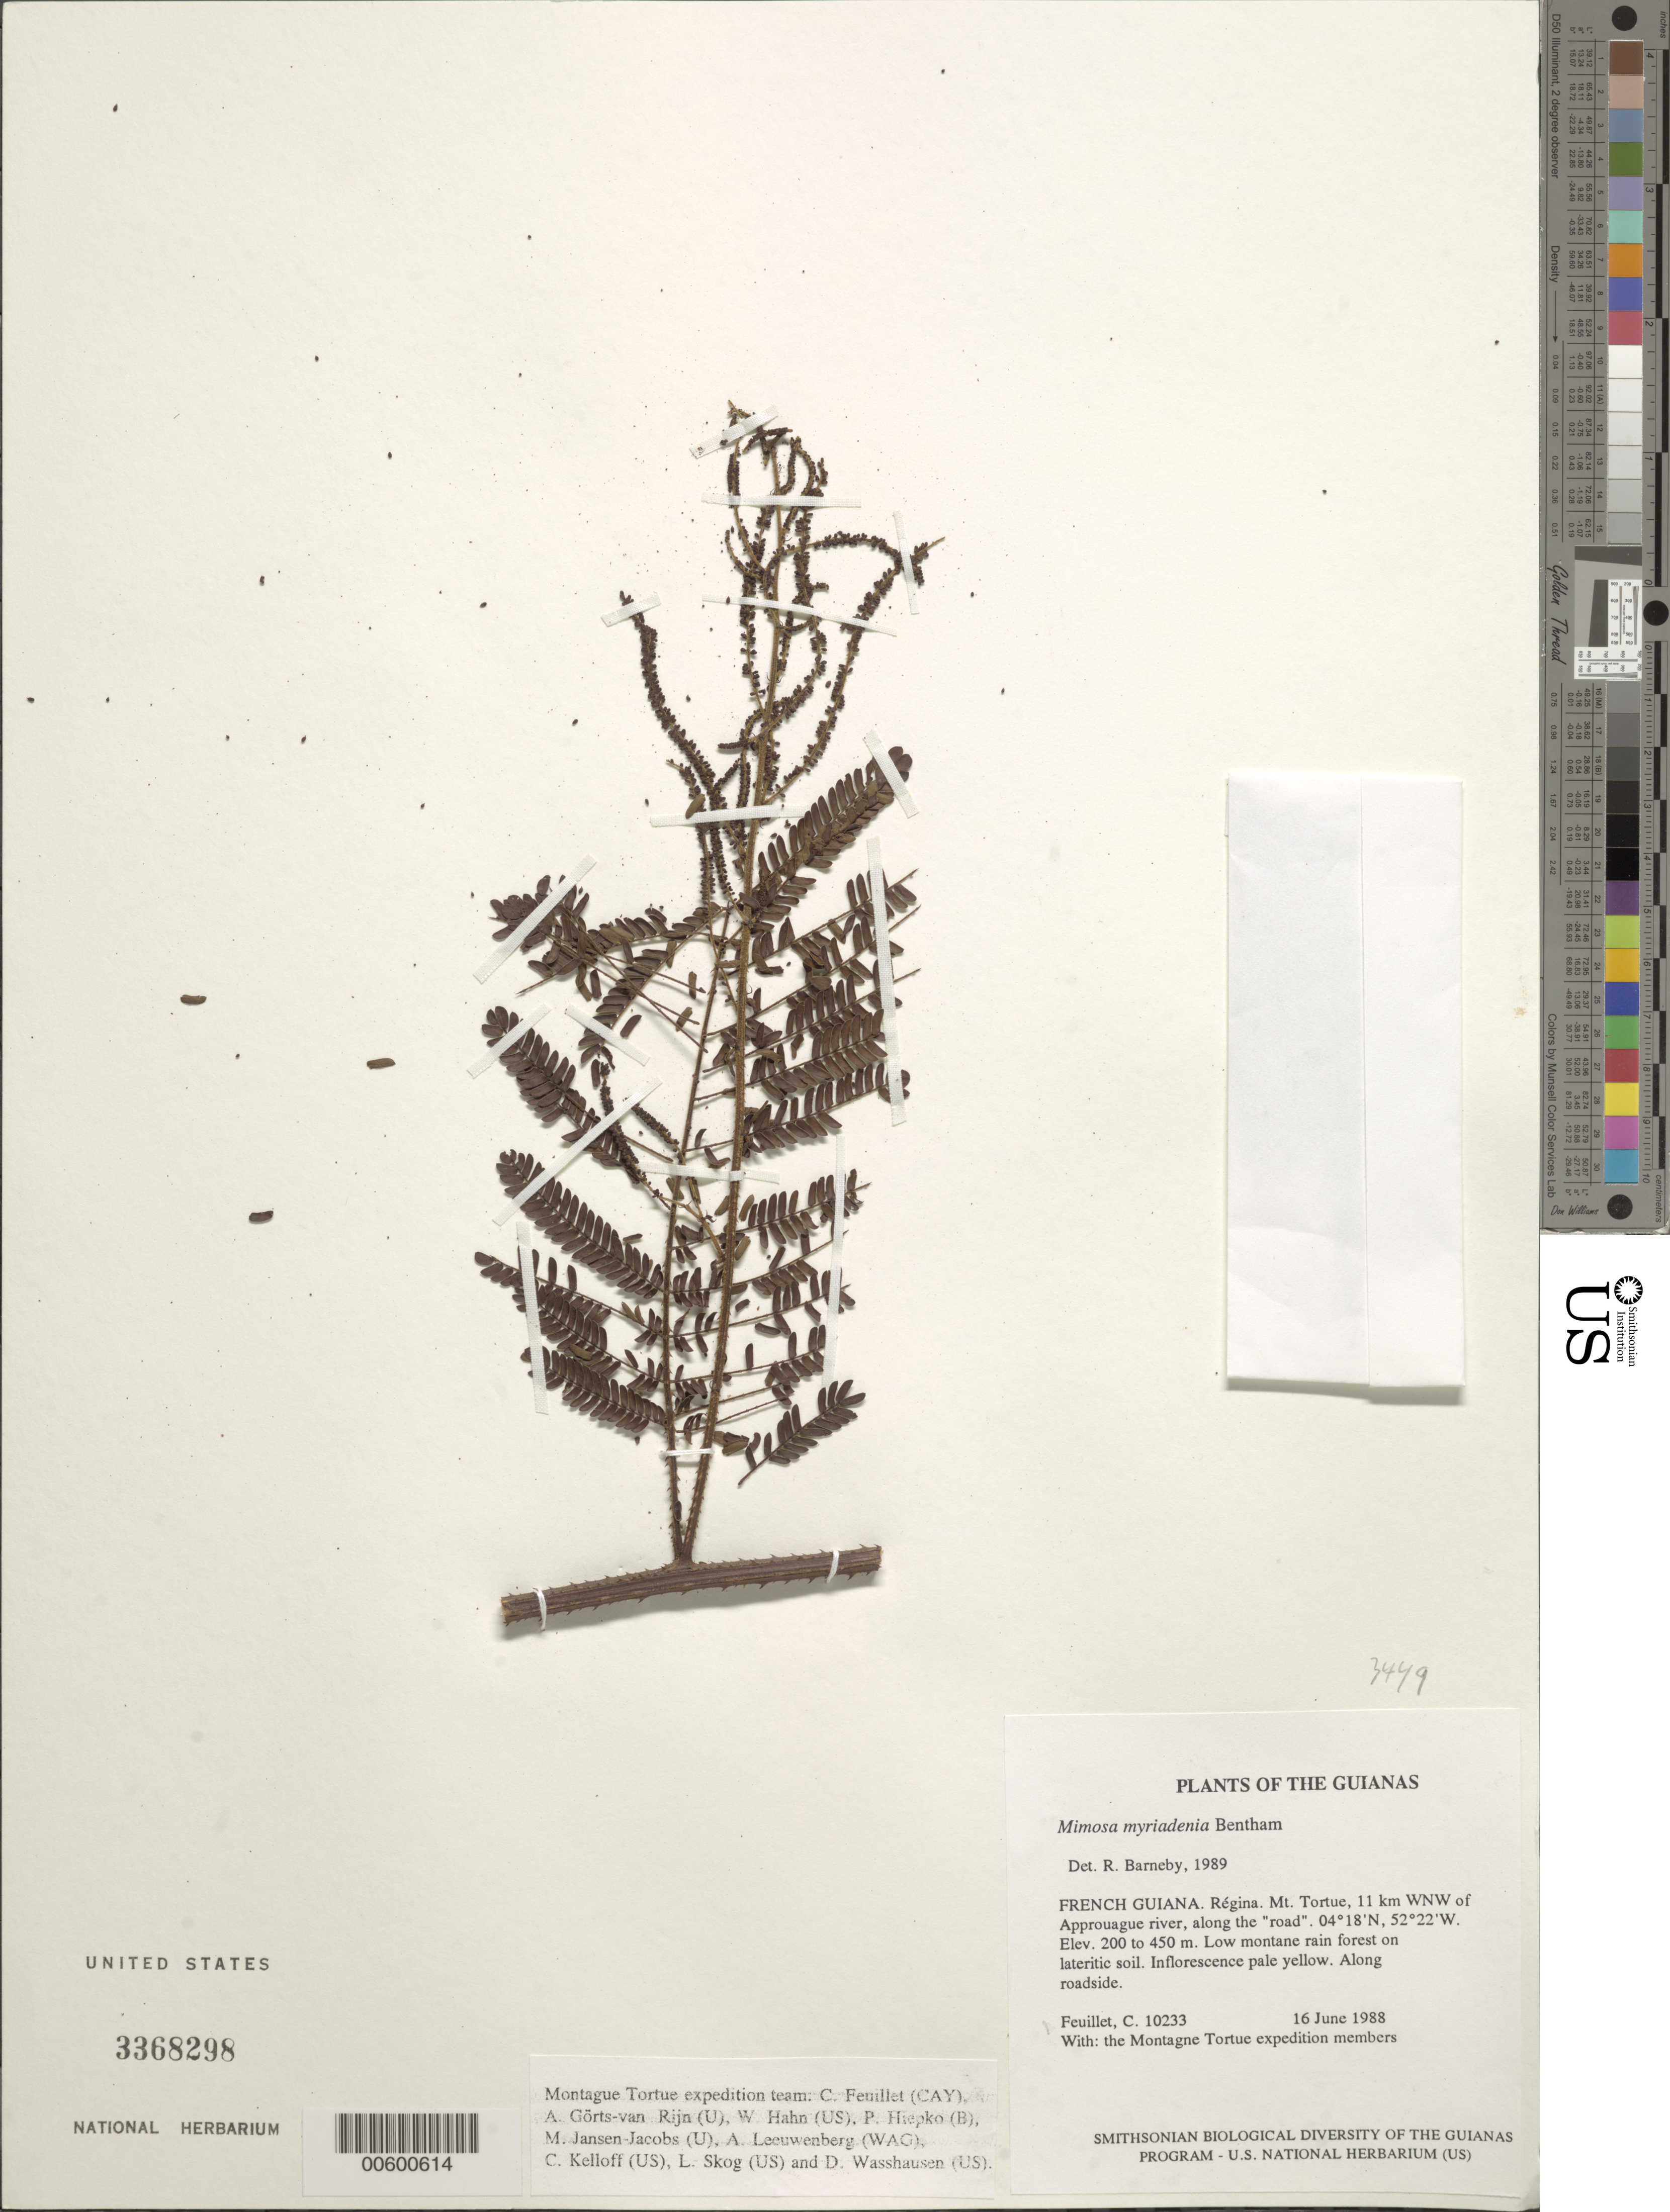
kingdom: Plantae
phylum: Tracheophyta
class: Magnoliopsida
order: Fabales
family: Fabaceae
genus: Mimosa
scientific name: Mimosa myriadenia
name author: Benth.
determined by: Barneby, Rupert C., (NY)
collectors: C. Feuillet & Montagne Torte Exped. members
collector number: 10233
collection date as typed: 16 June 1988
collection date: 1988-06-16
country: French Guiana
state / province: Cayenne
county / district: Regina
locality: Mt. Tortue, 11 km WNW of Approuague river, along the "road"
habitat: Low montane rain forest on lateritic soil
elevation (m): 200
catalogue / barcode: US 3368298